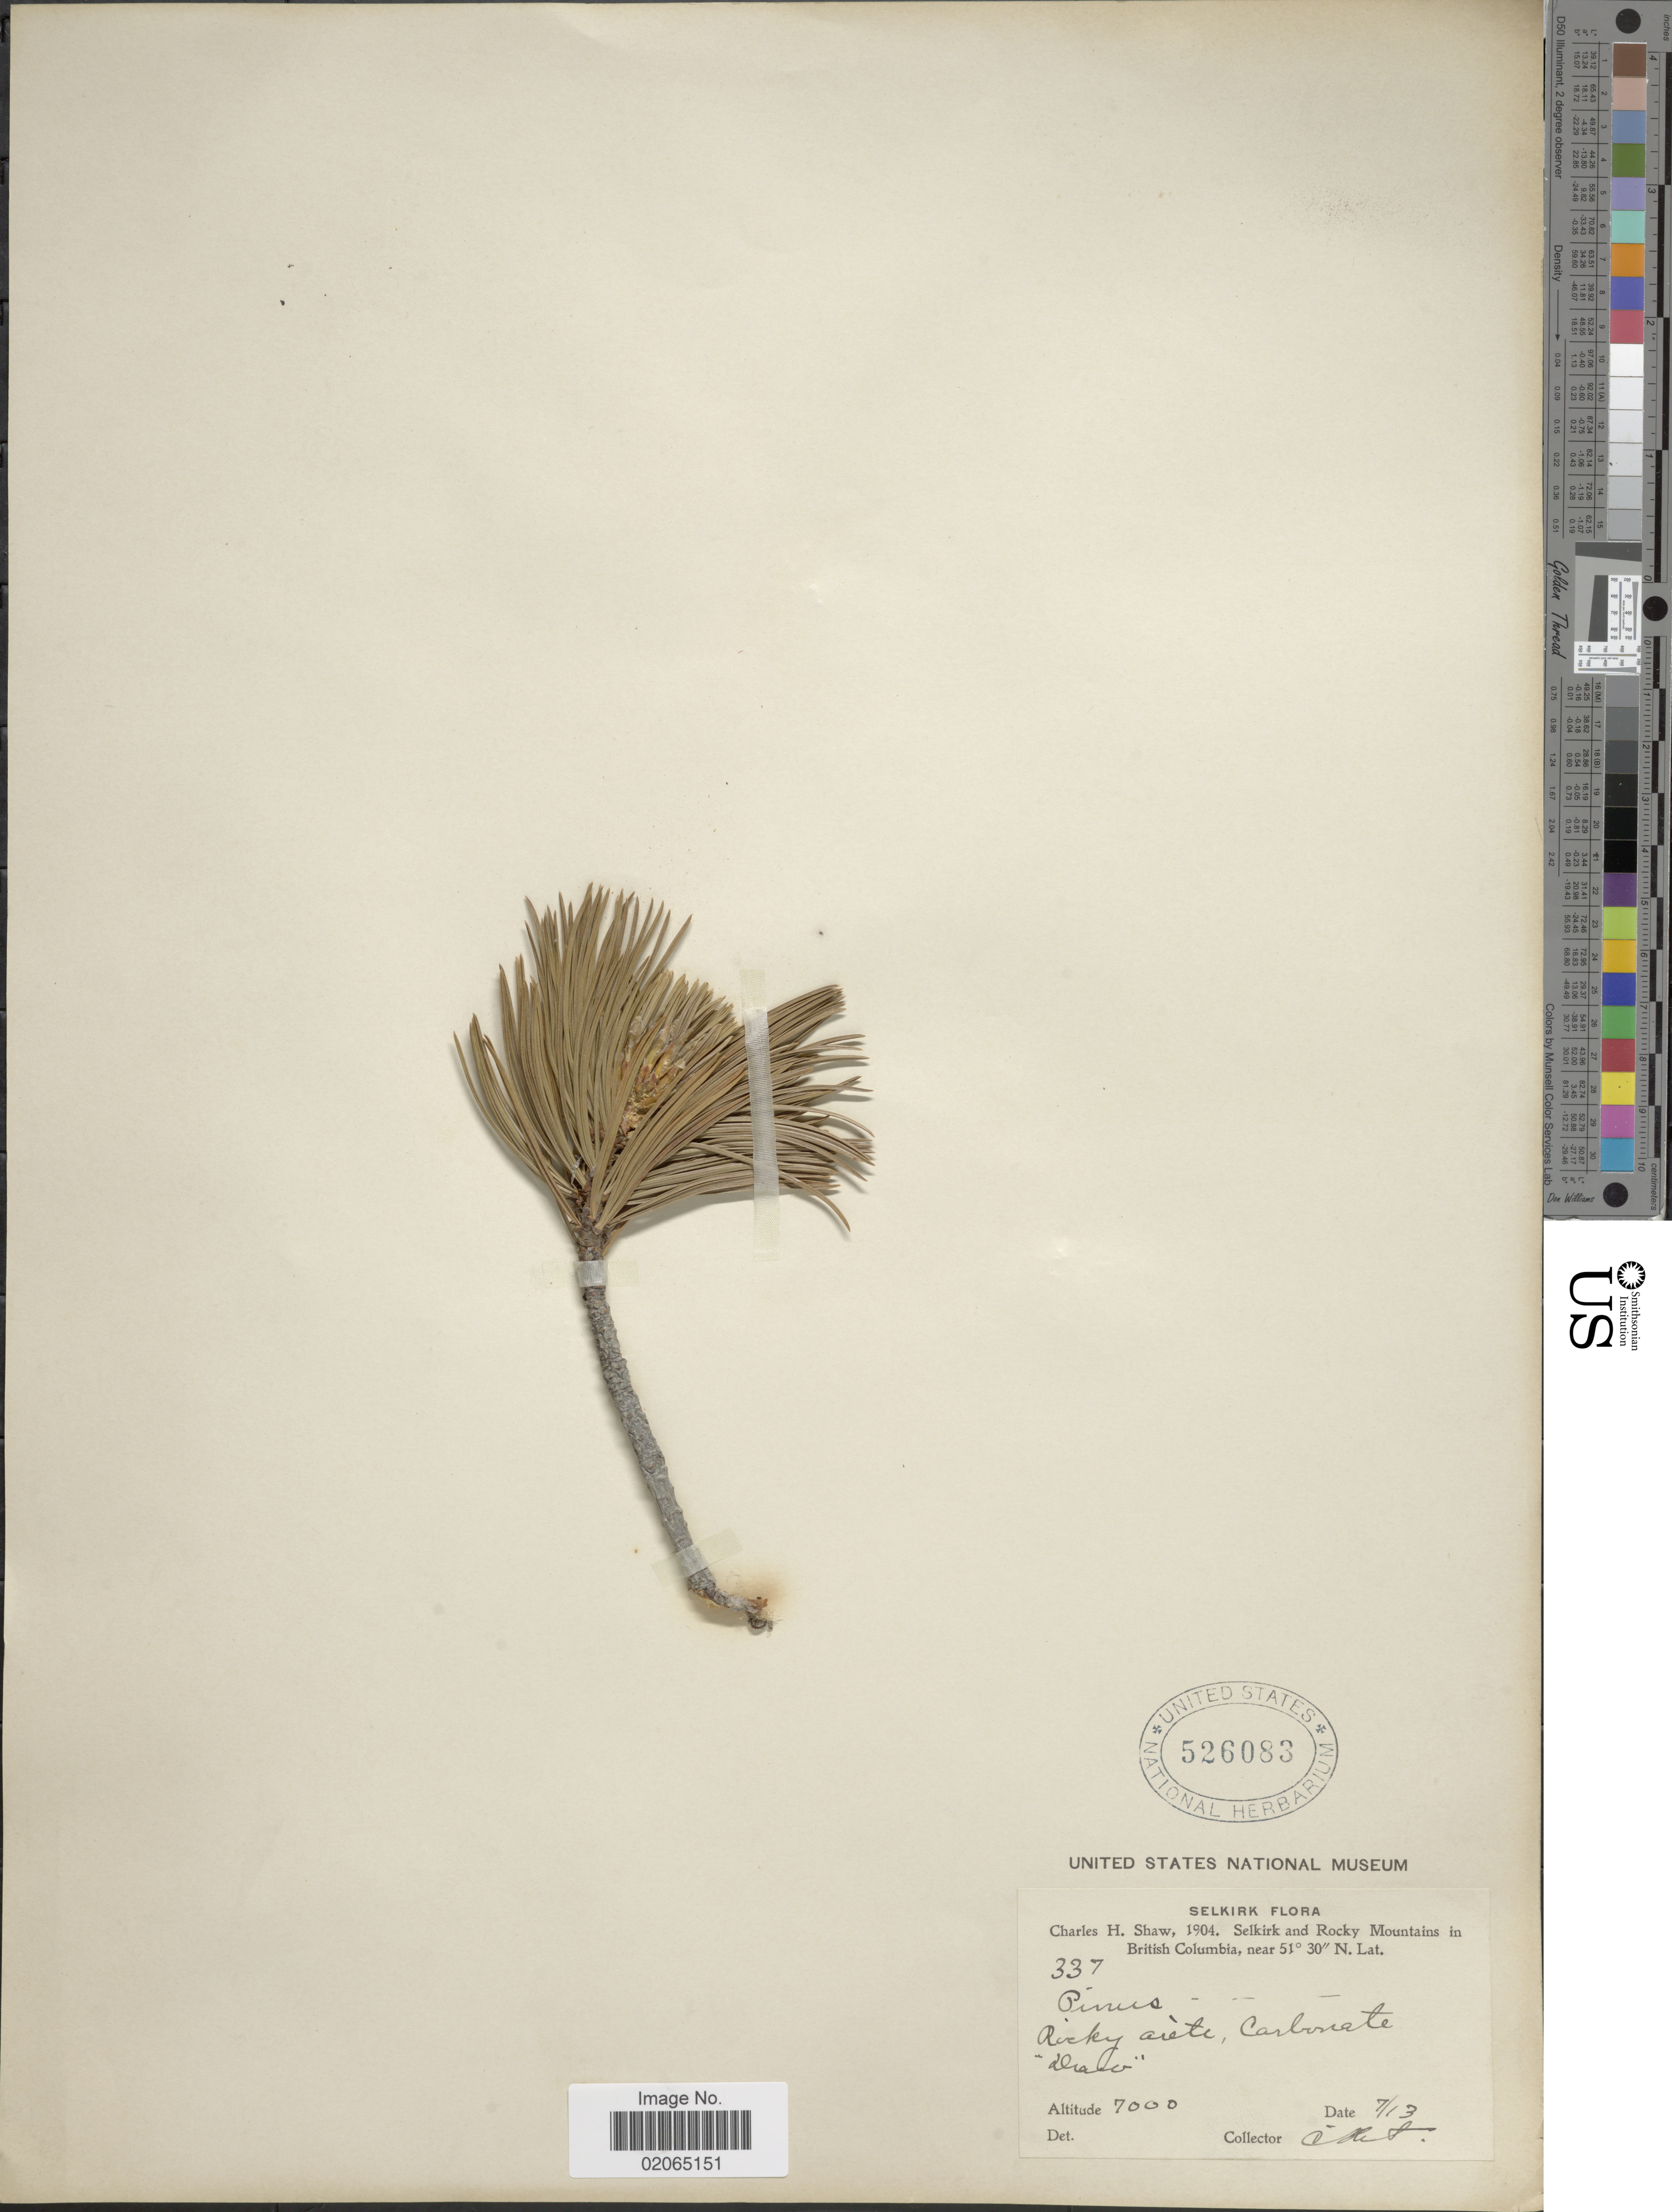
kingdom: Plantae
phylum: Tracheophyta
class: Pinopsida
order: Pinales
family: Pinaceae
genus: Pinus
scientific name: Pinus sp.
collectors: C. H. Shaw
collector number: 337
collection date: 1904-07-13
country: Canada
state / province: British Columbia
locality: Selkirk, And Rocky Mountains, Carbonate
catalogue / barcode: US 526083